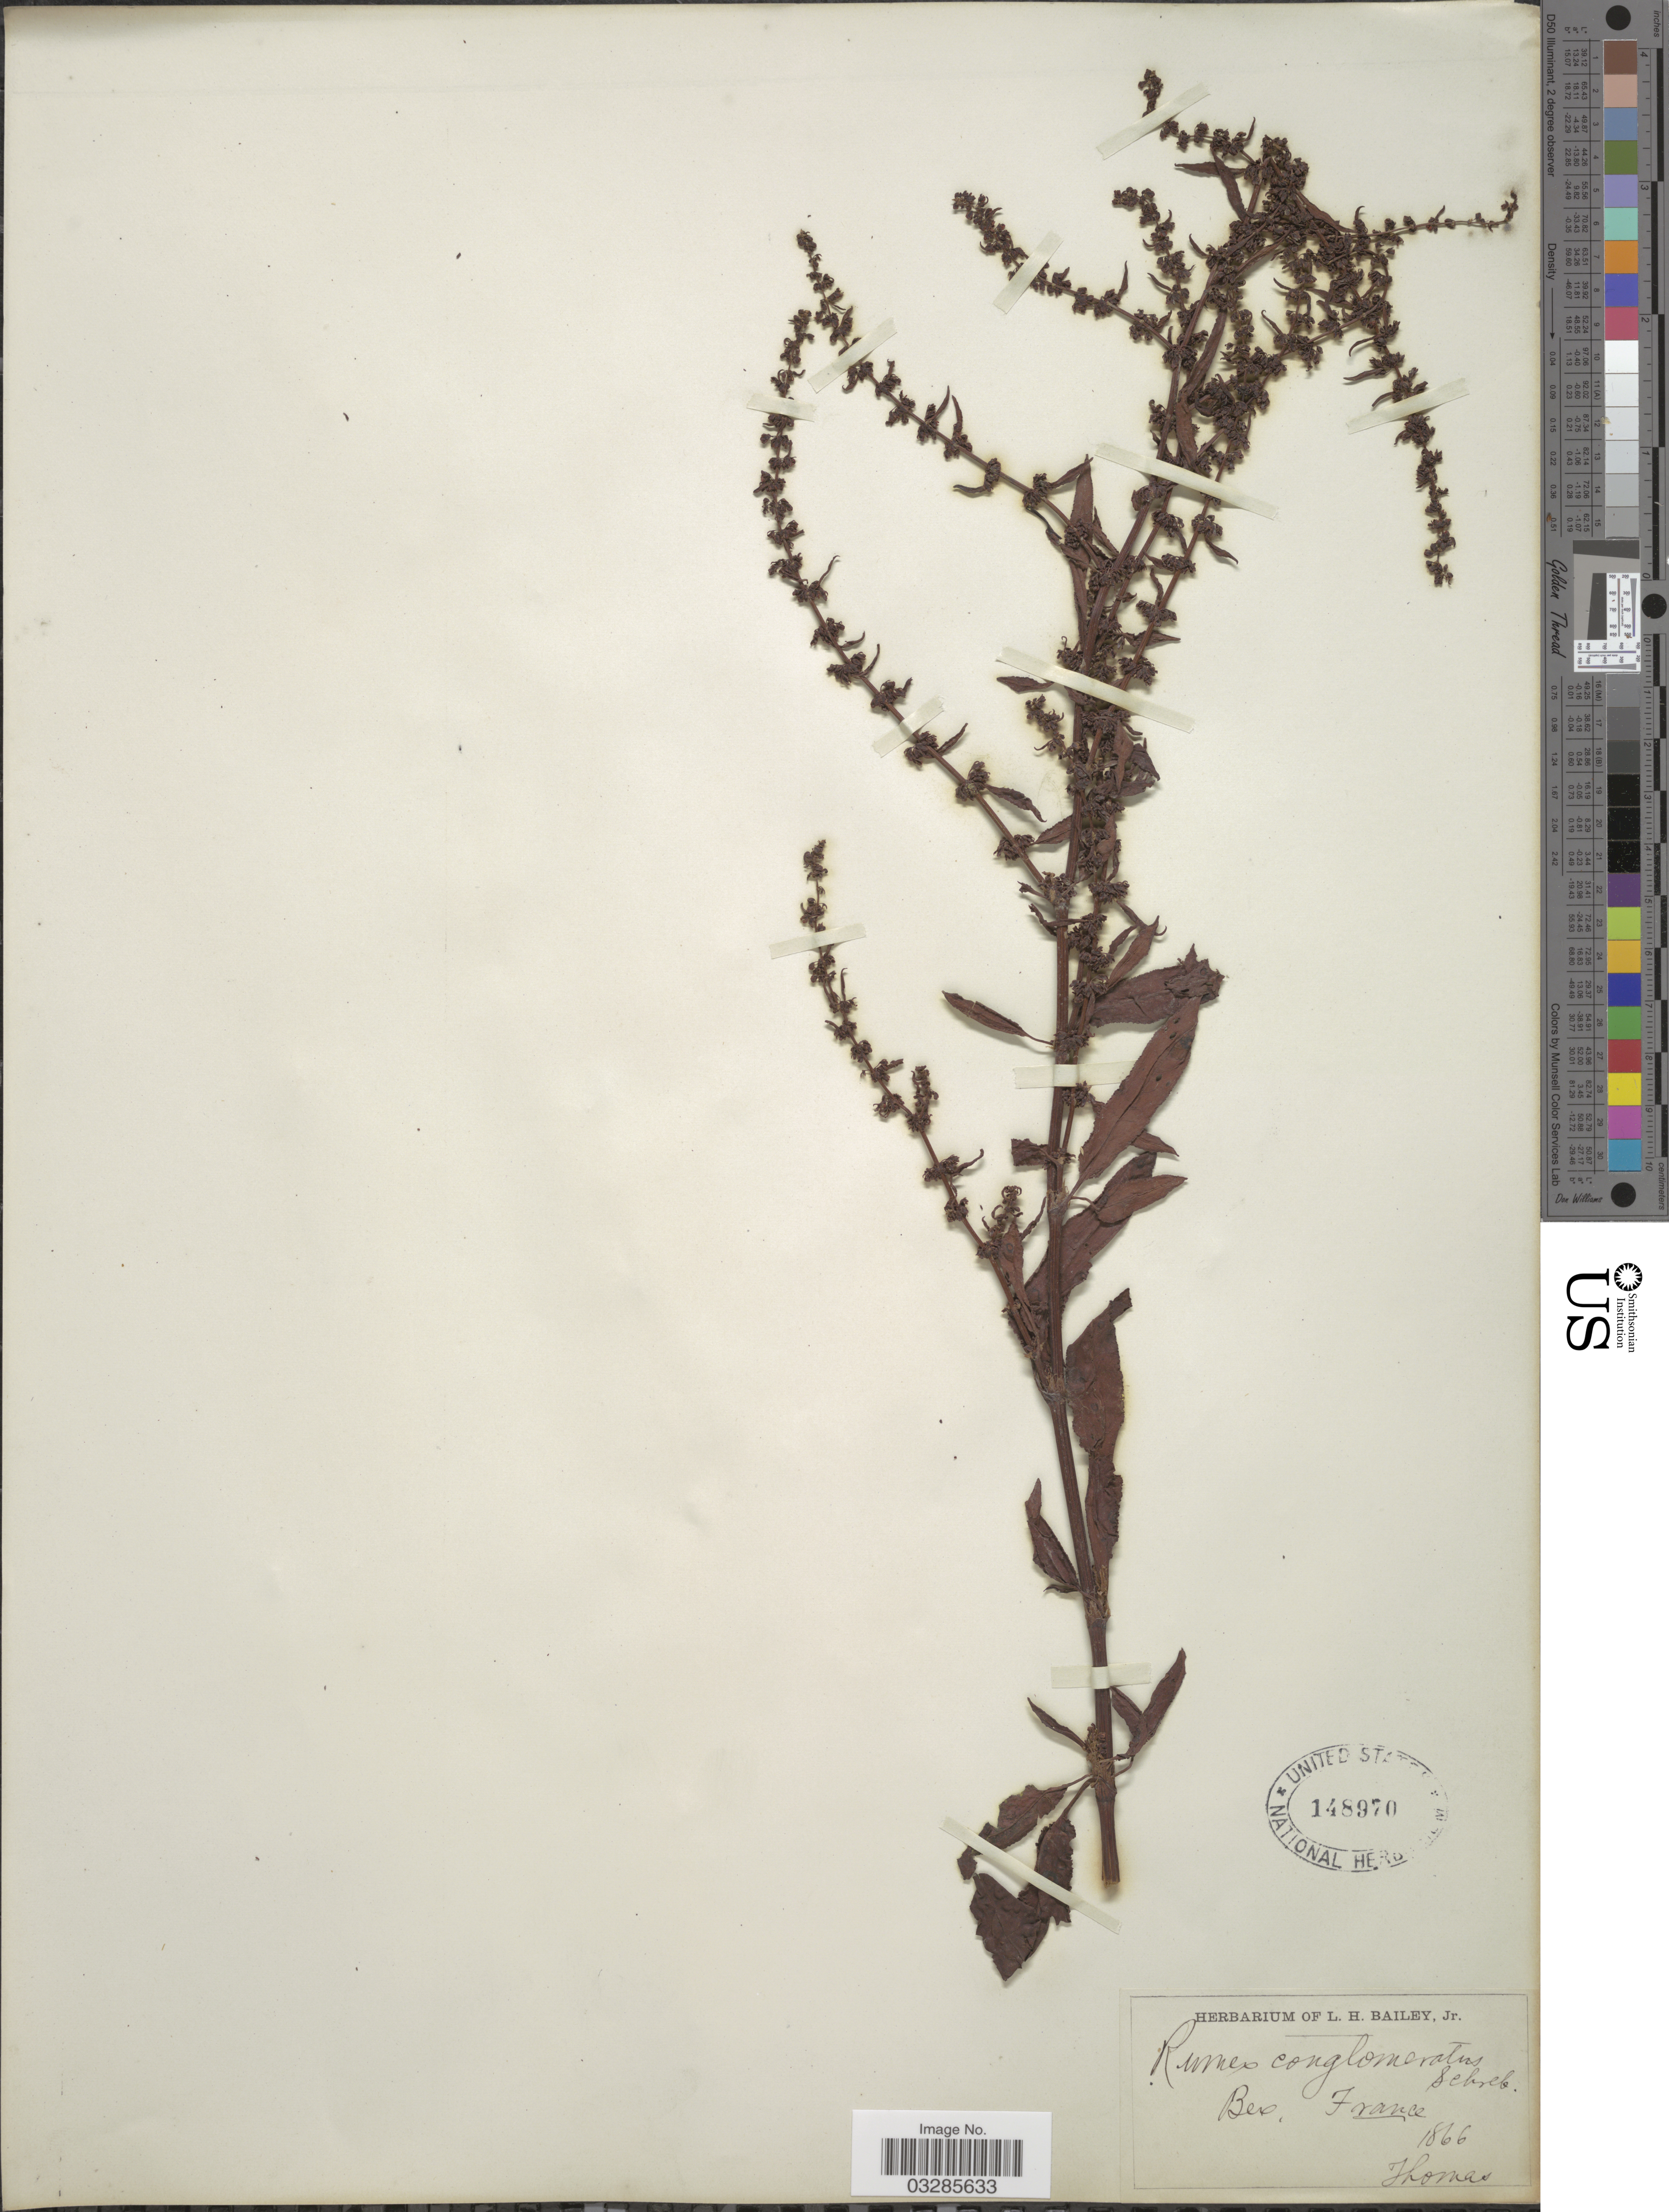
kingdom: Plantae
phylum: Tracheophyta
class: Magnoliopsida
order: Caryophyllales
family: Polygonaceae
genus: Rumex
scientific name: Rumex conglomeratus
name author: Murray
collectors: -- Thomas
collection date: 1866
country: Switzerland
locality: Bex.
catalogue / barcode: US 148970